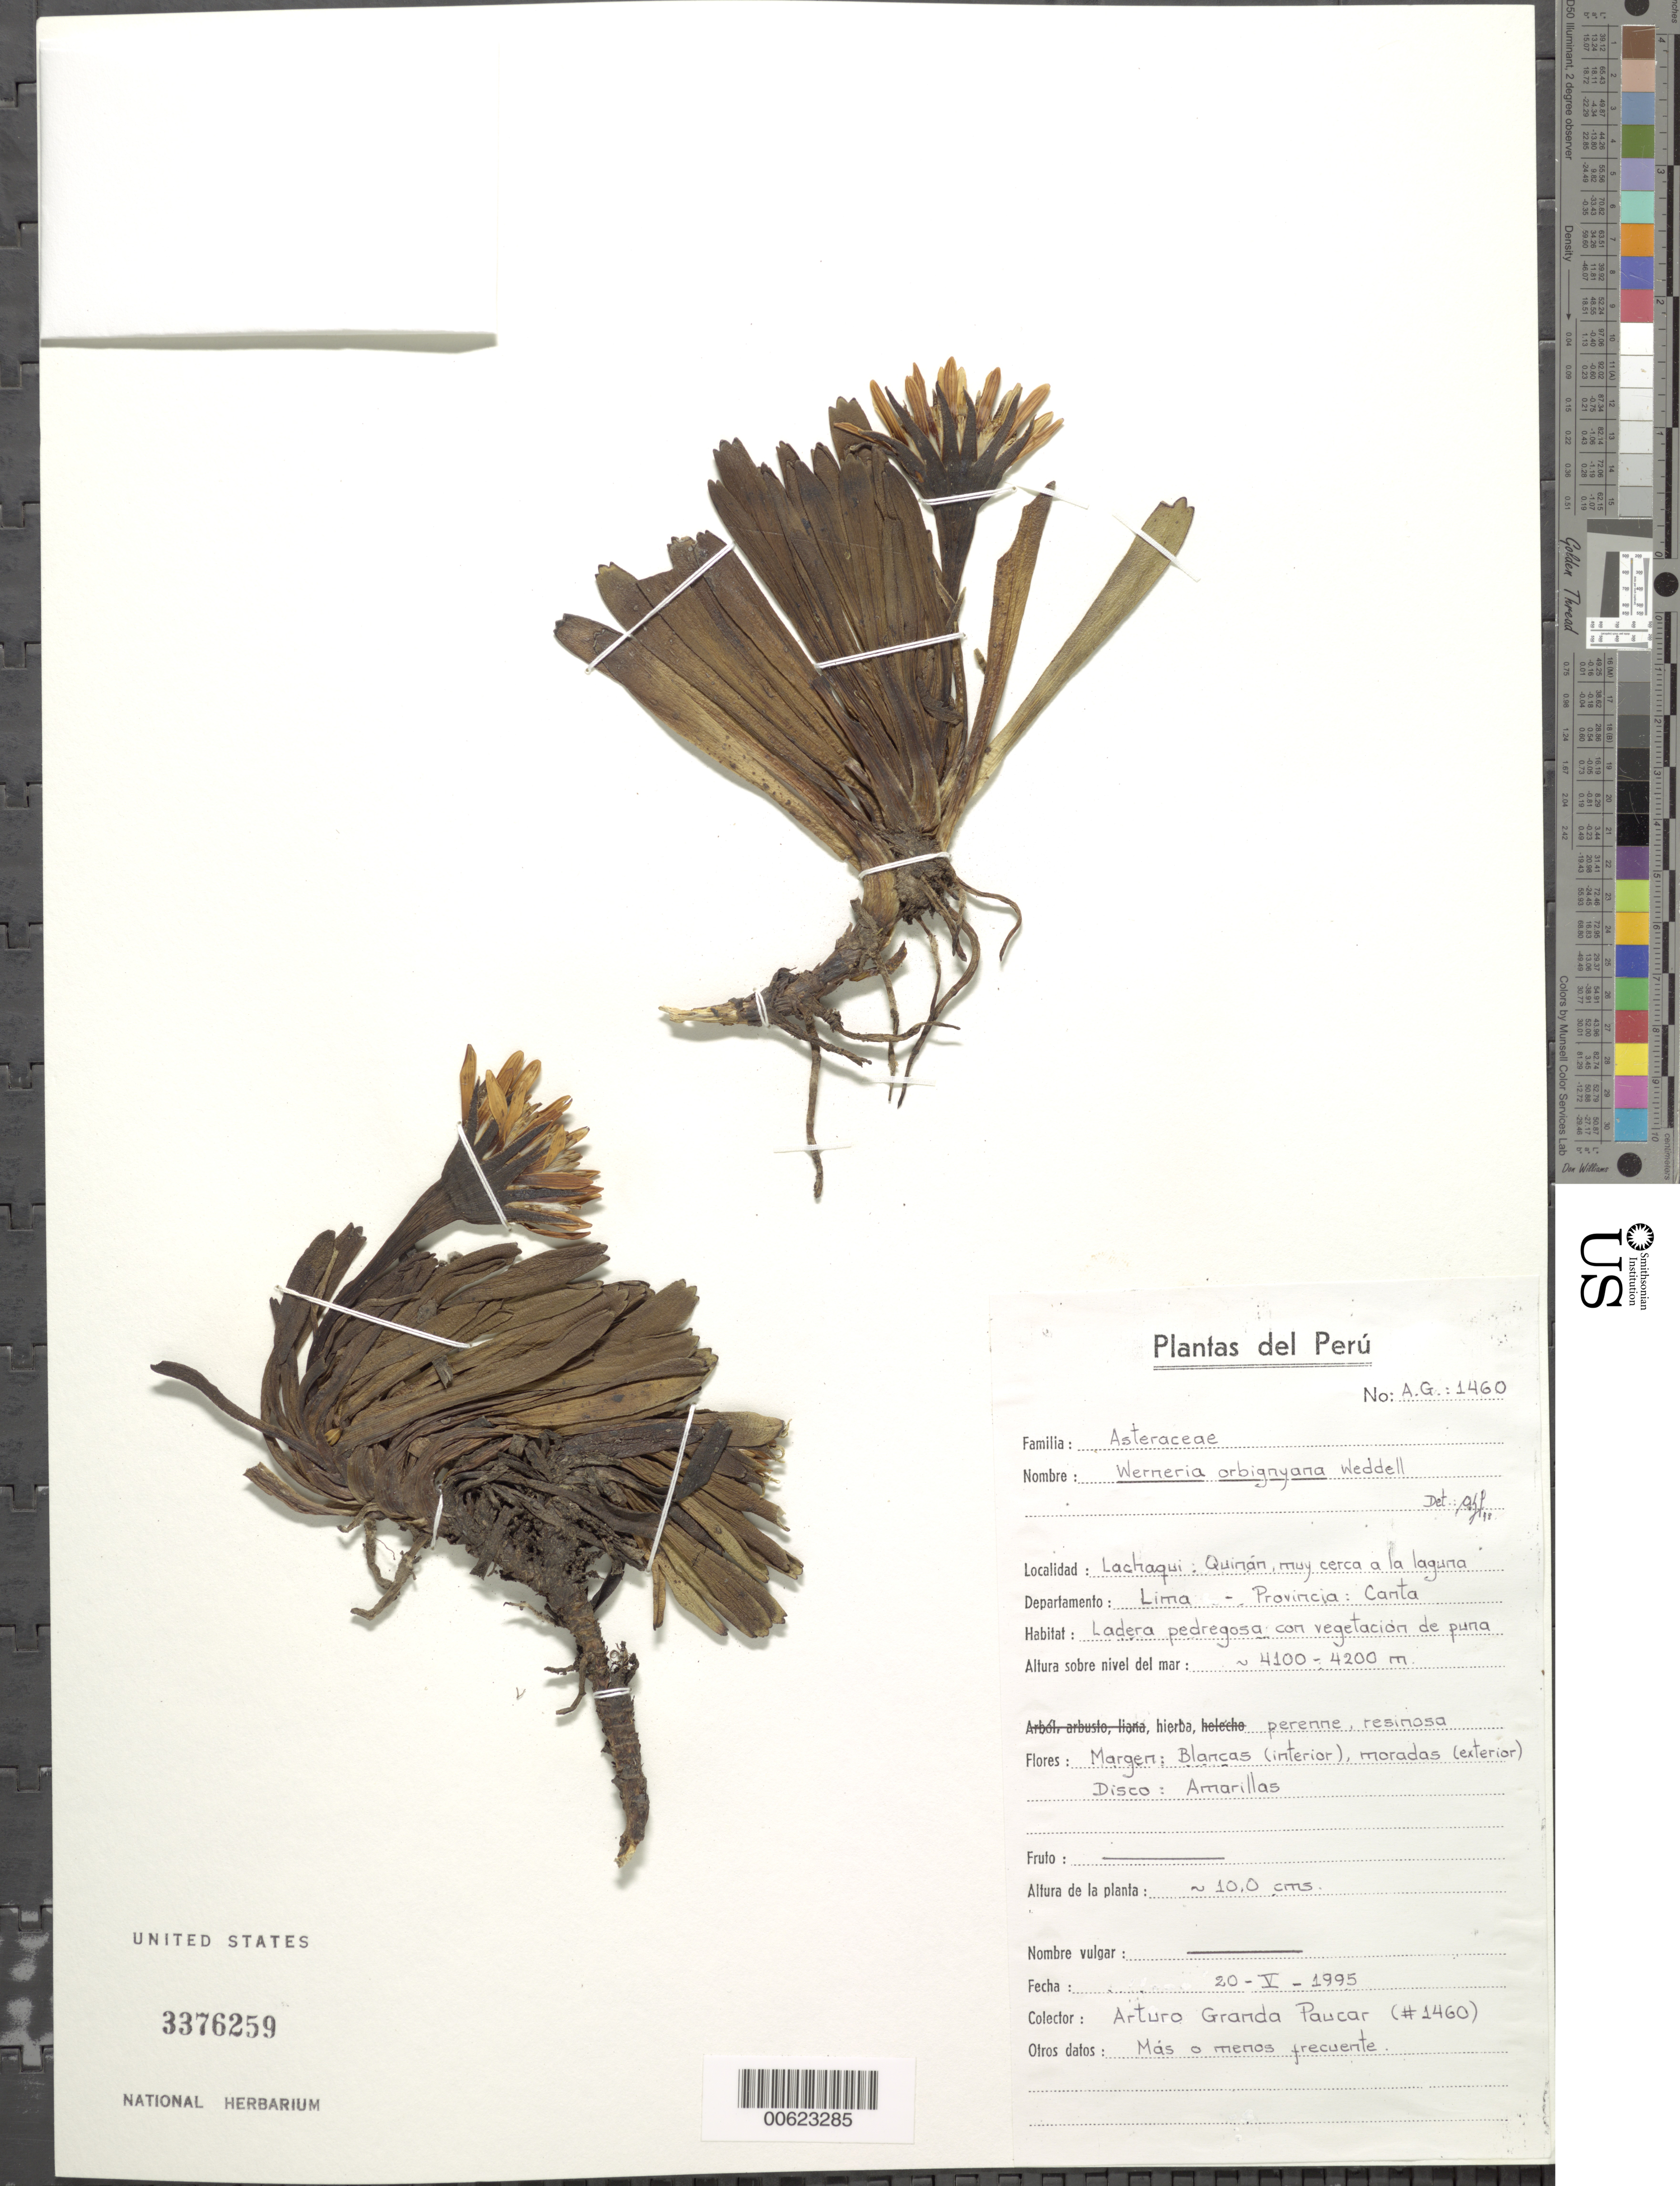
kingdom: Plantae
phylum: Tracheophyta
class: Magnoliopsida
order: Asterales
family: Asteraceae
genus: Werneria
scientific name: Werneria orbignyana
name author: Wedd.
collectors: A. Granda Paucar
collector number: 1460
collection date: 1995-05-20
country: Peru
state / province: Lima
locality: Prov. Canta, Lachaqui: Quinan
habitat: Ladera pedregosa con vegetacion de puna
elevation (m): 4100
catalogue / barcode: US 3376259